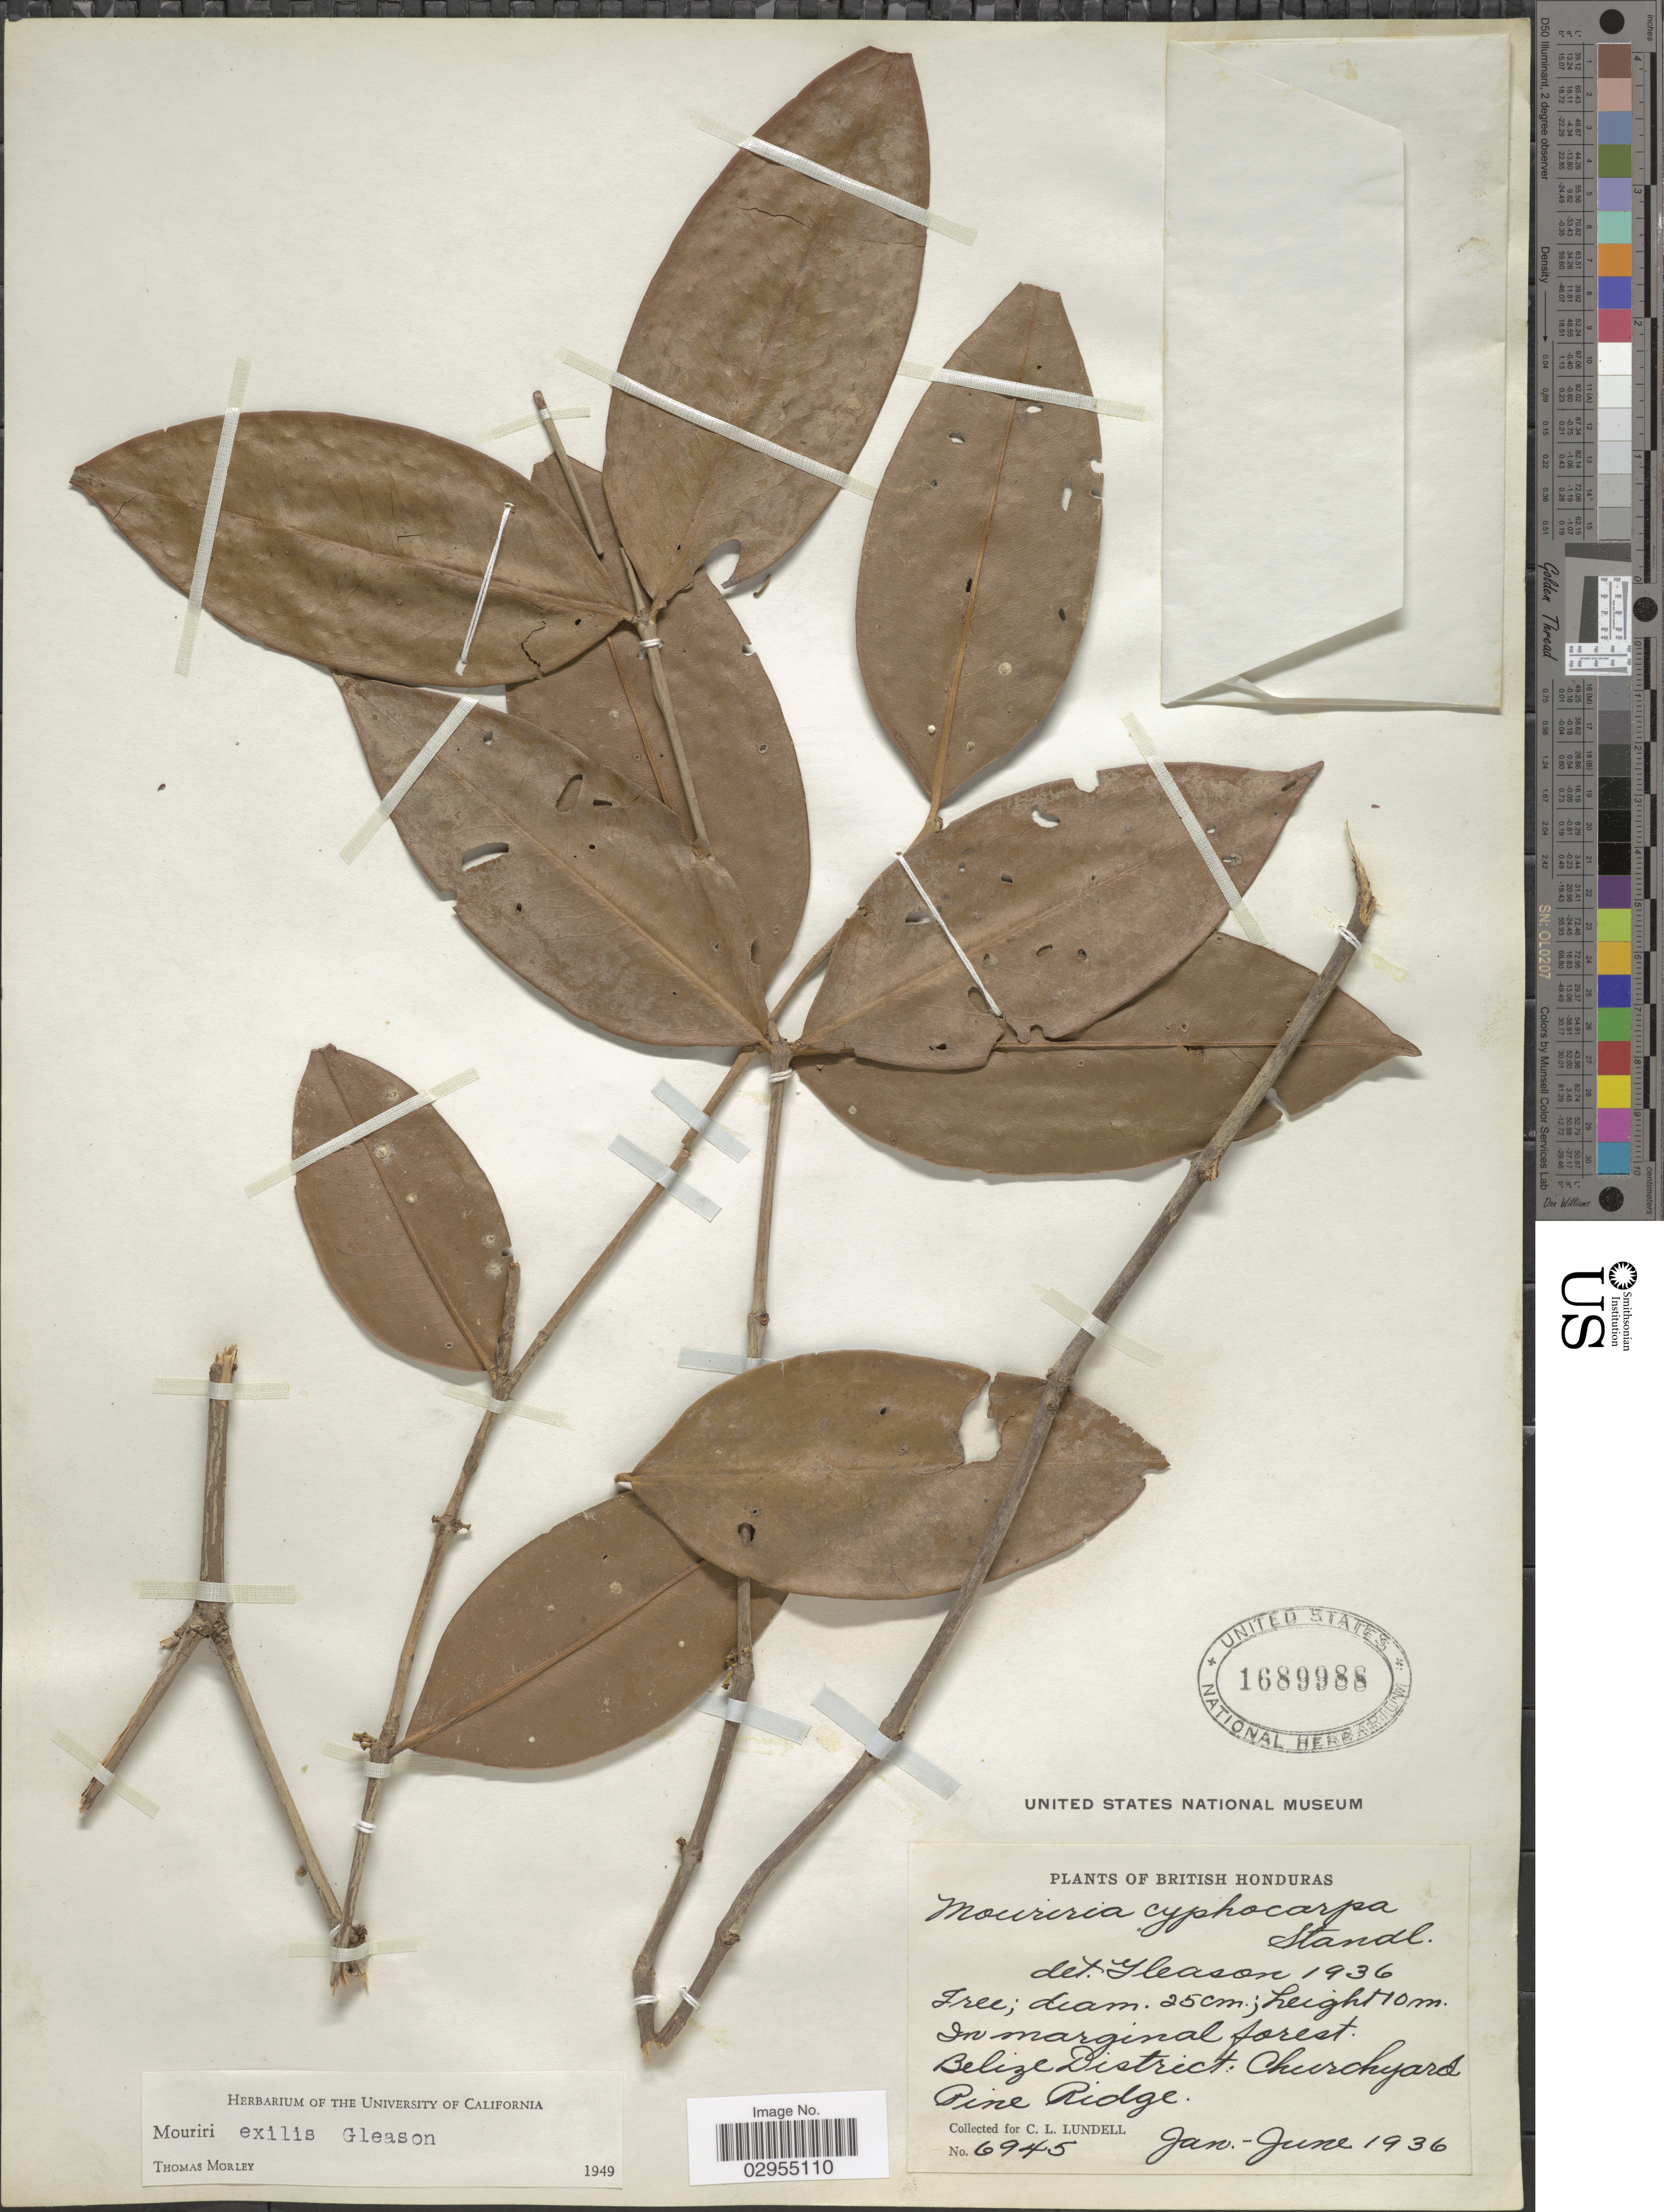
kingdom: Plantae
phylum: Tracheophyta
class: Magnoliopsida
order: Myrtales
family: Melastomataceae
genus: Mouriri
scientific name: Mouriri exilis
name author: Gleason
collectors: C. L. Lundell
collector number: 6945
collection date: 1936-01/1936-06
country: Belize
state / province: Belize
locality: British Honduras. Belize District: Churchyard. Pine Ridge.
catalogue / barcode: US 1689988